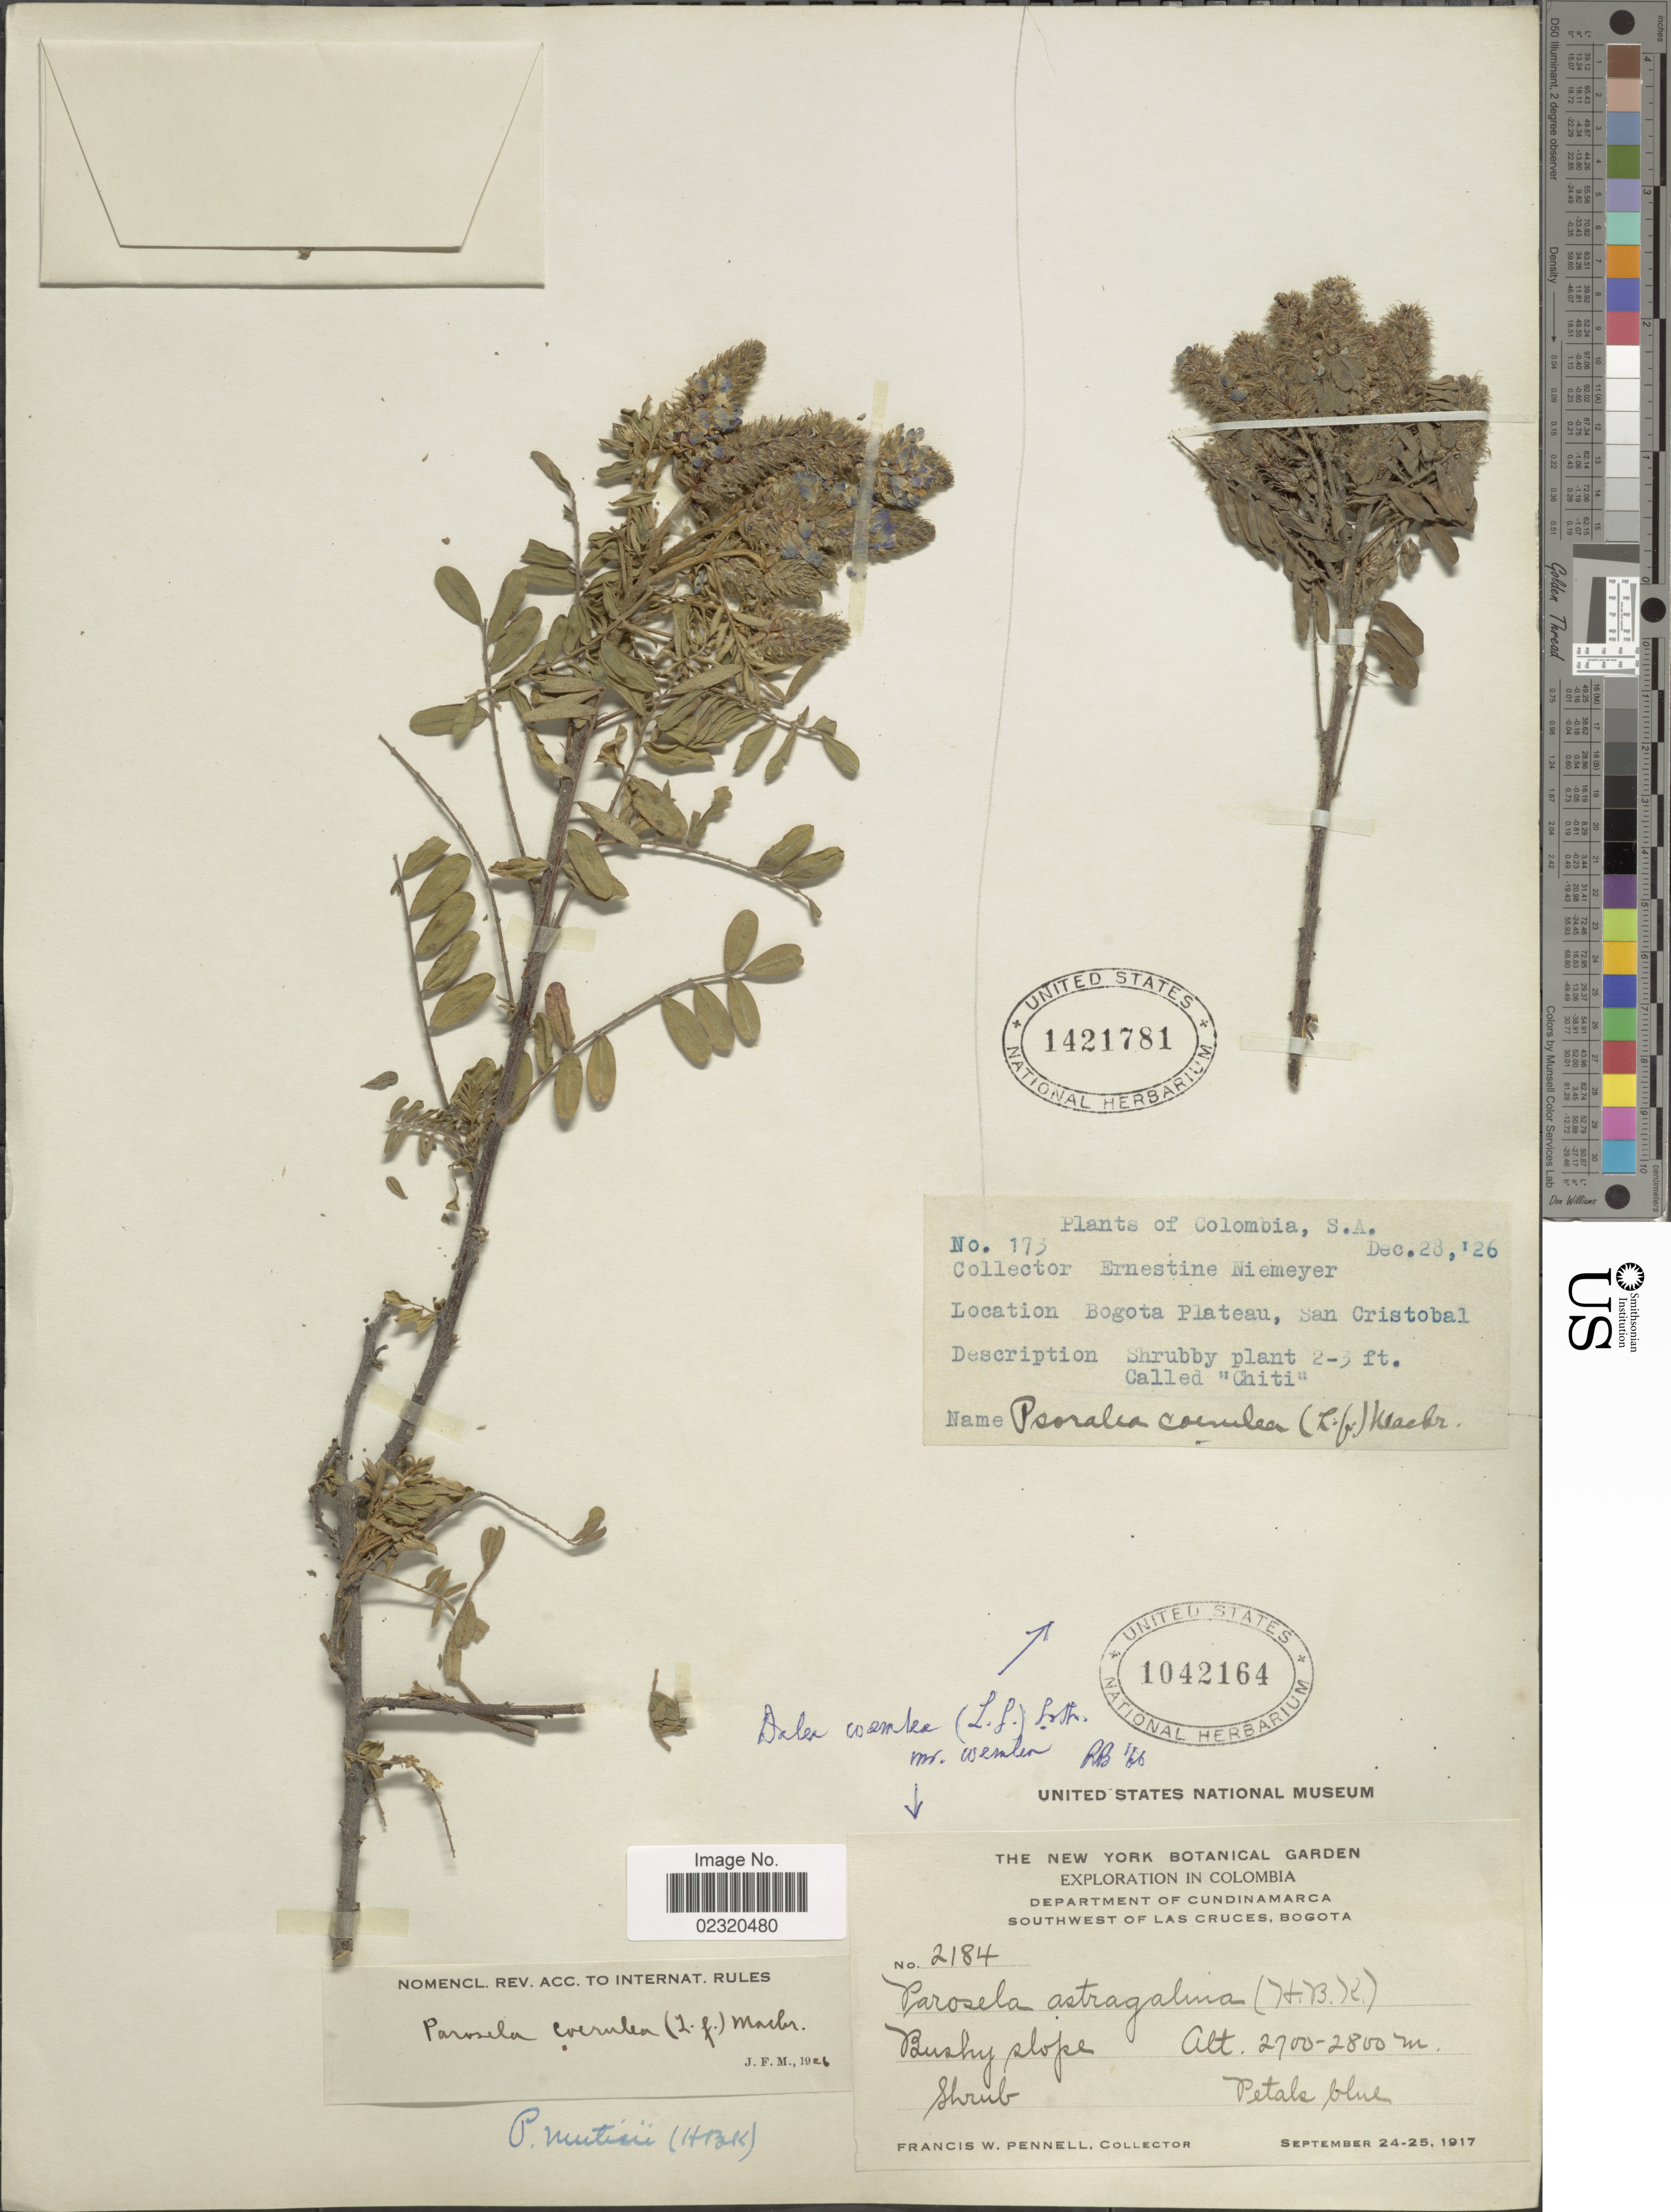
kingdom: Plantae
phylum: Tracheophyta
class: Magnoliopsida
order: Fabales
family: Fabaceae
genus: Dalea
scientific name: Dalea coerulea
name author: (L. f.) Schinz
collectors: E. H. Niemeyer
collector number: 173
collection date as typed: Transcribed d/m/y: 28/12/26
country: Colombia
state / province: Bogota D.C.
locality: S.A., Bogota plateau, San Cristobal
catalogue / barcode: US 1421781